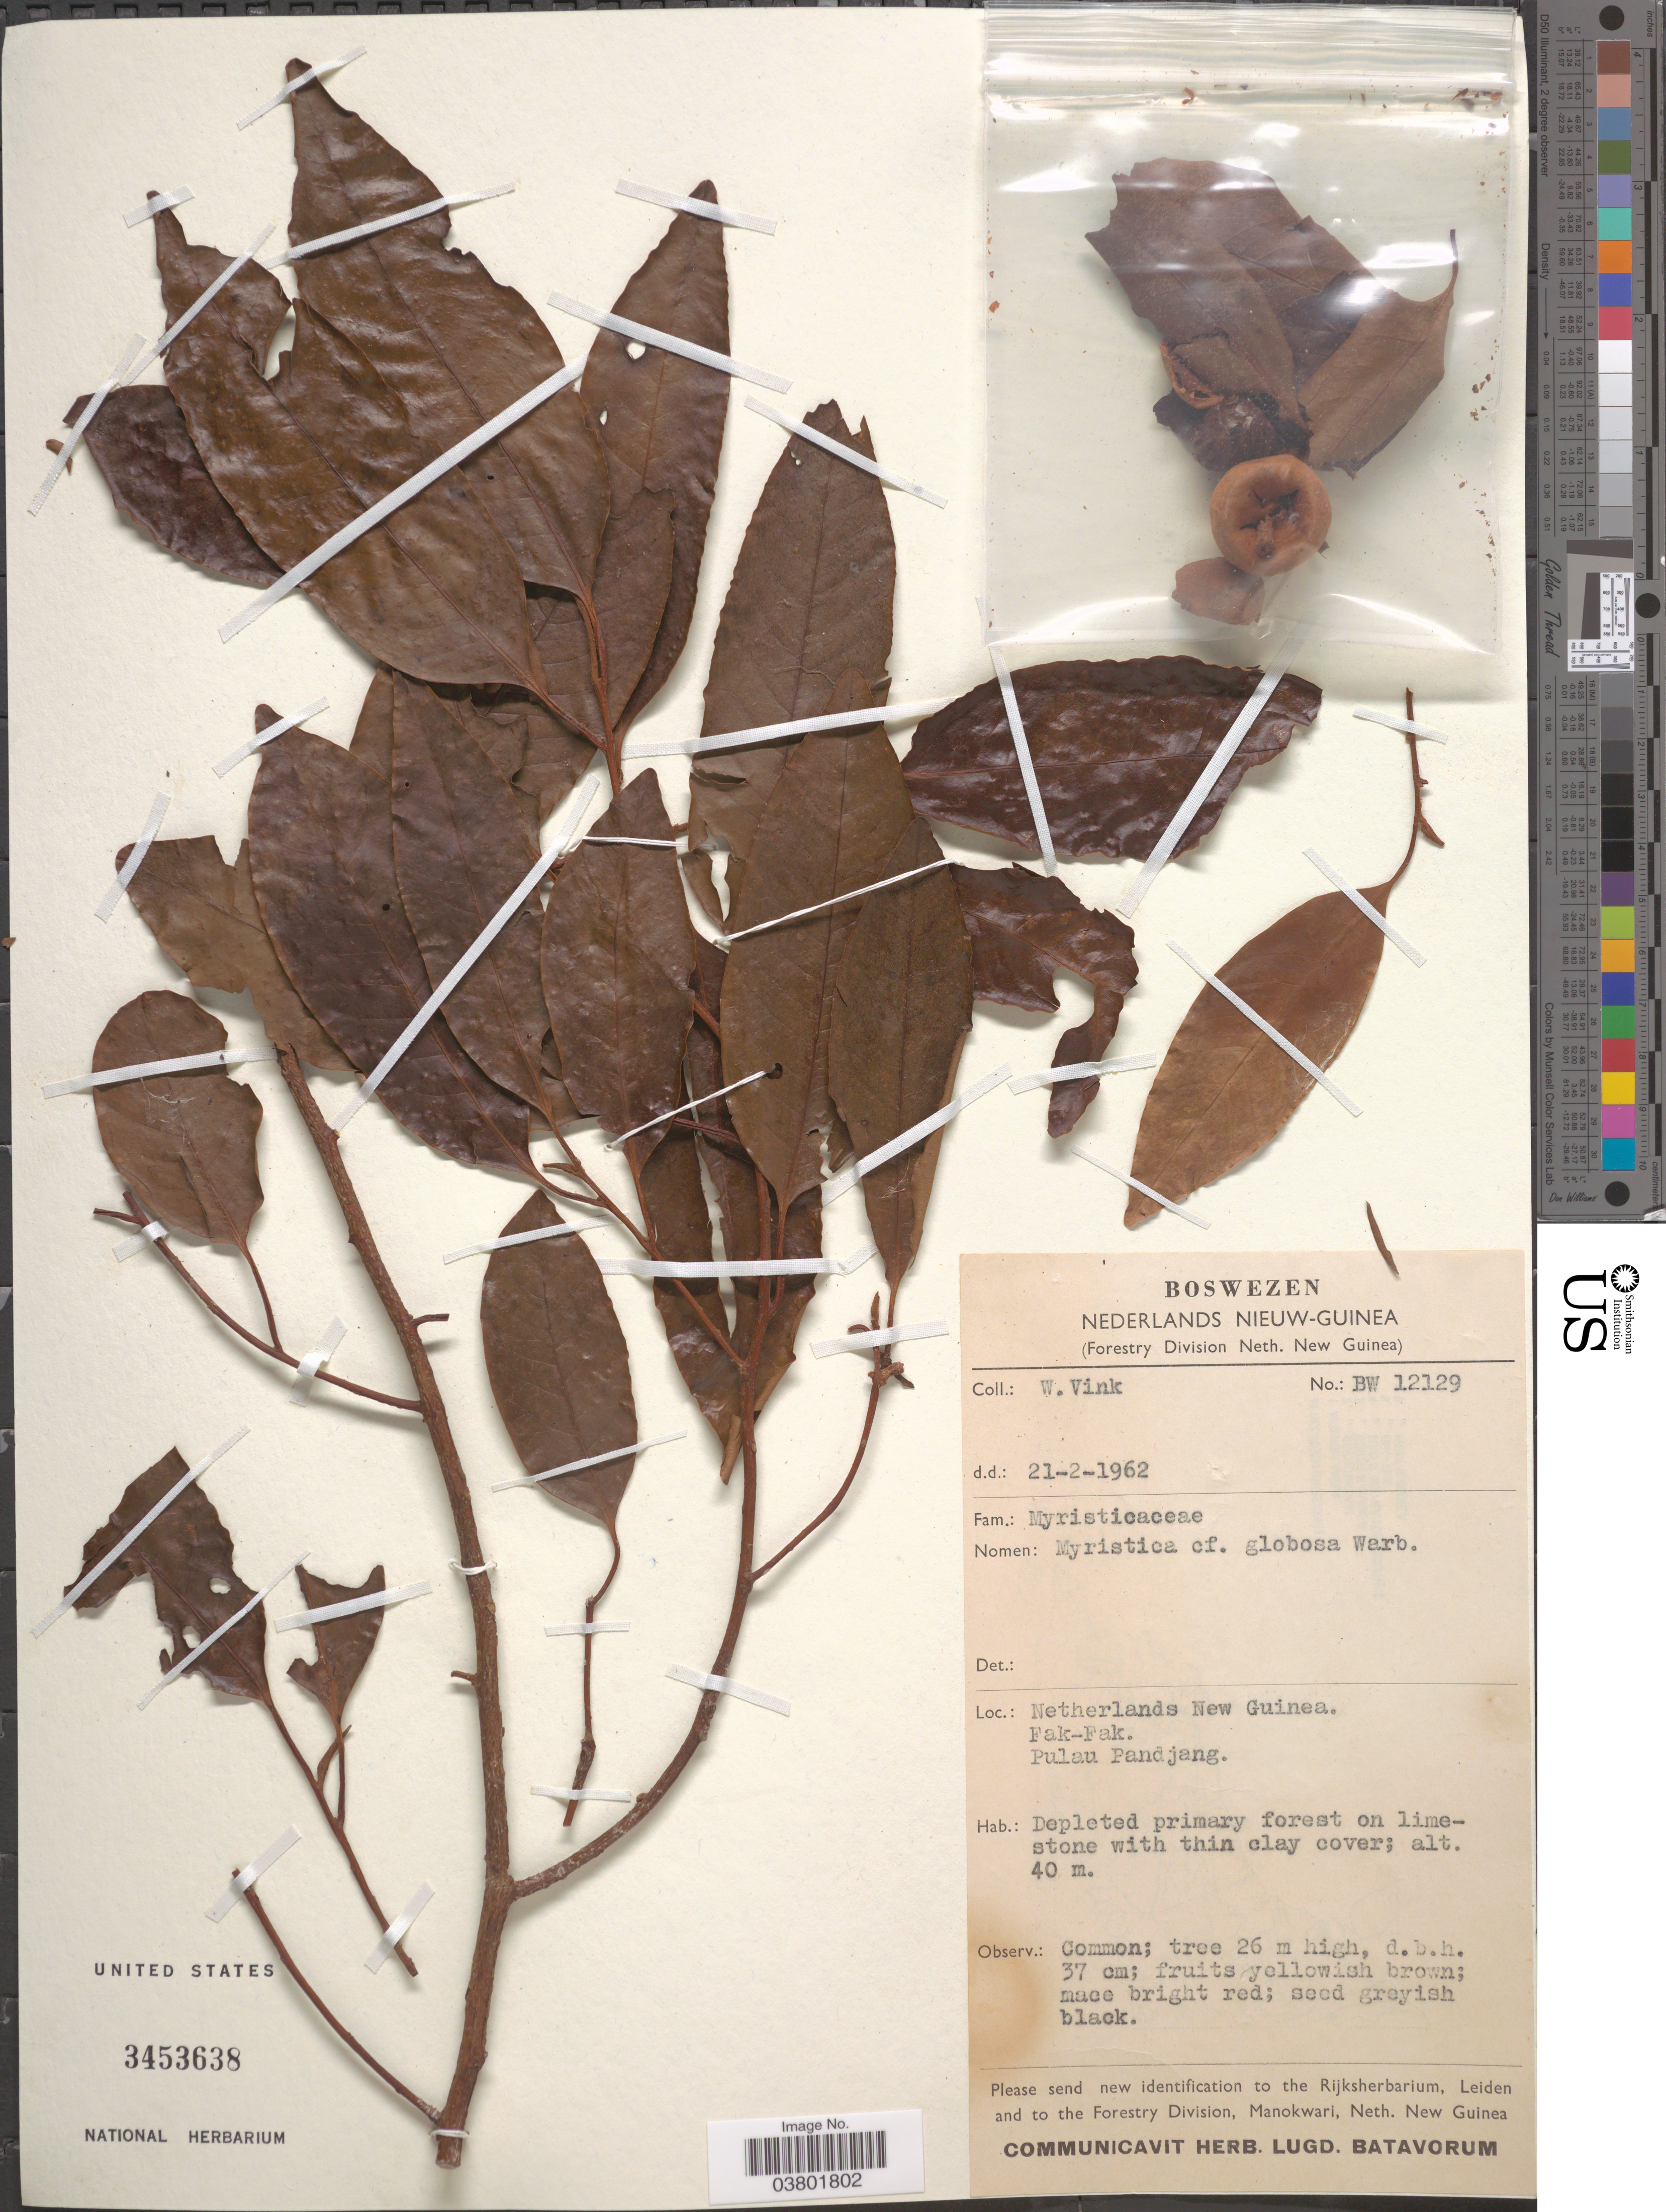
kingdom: Plantae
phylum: Tracheophyta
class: Magnoliopsida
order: Magnoliales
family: Myristicaceae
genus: Myristica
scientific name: Myristica globosa subsp. globosa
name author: Warb.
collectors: W. Vink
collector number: BW12129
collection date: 1962-02-21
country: Indonesia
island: New Guinea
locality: Netherlands New Guinea. Fak-Fak. Pulau Pandjang.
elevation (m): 40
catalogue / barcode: US 3453638